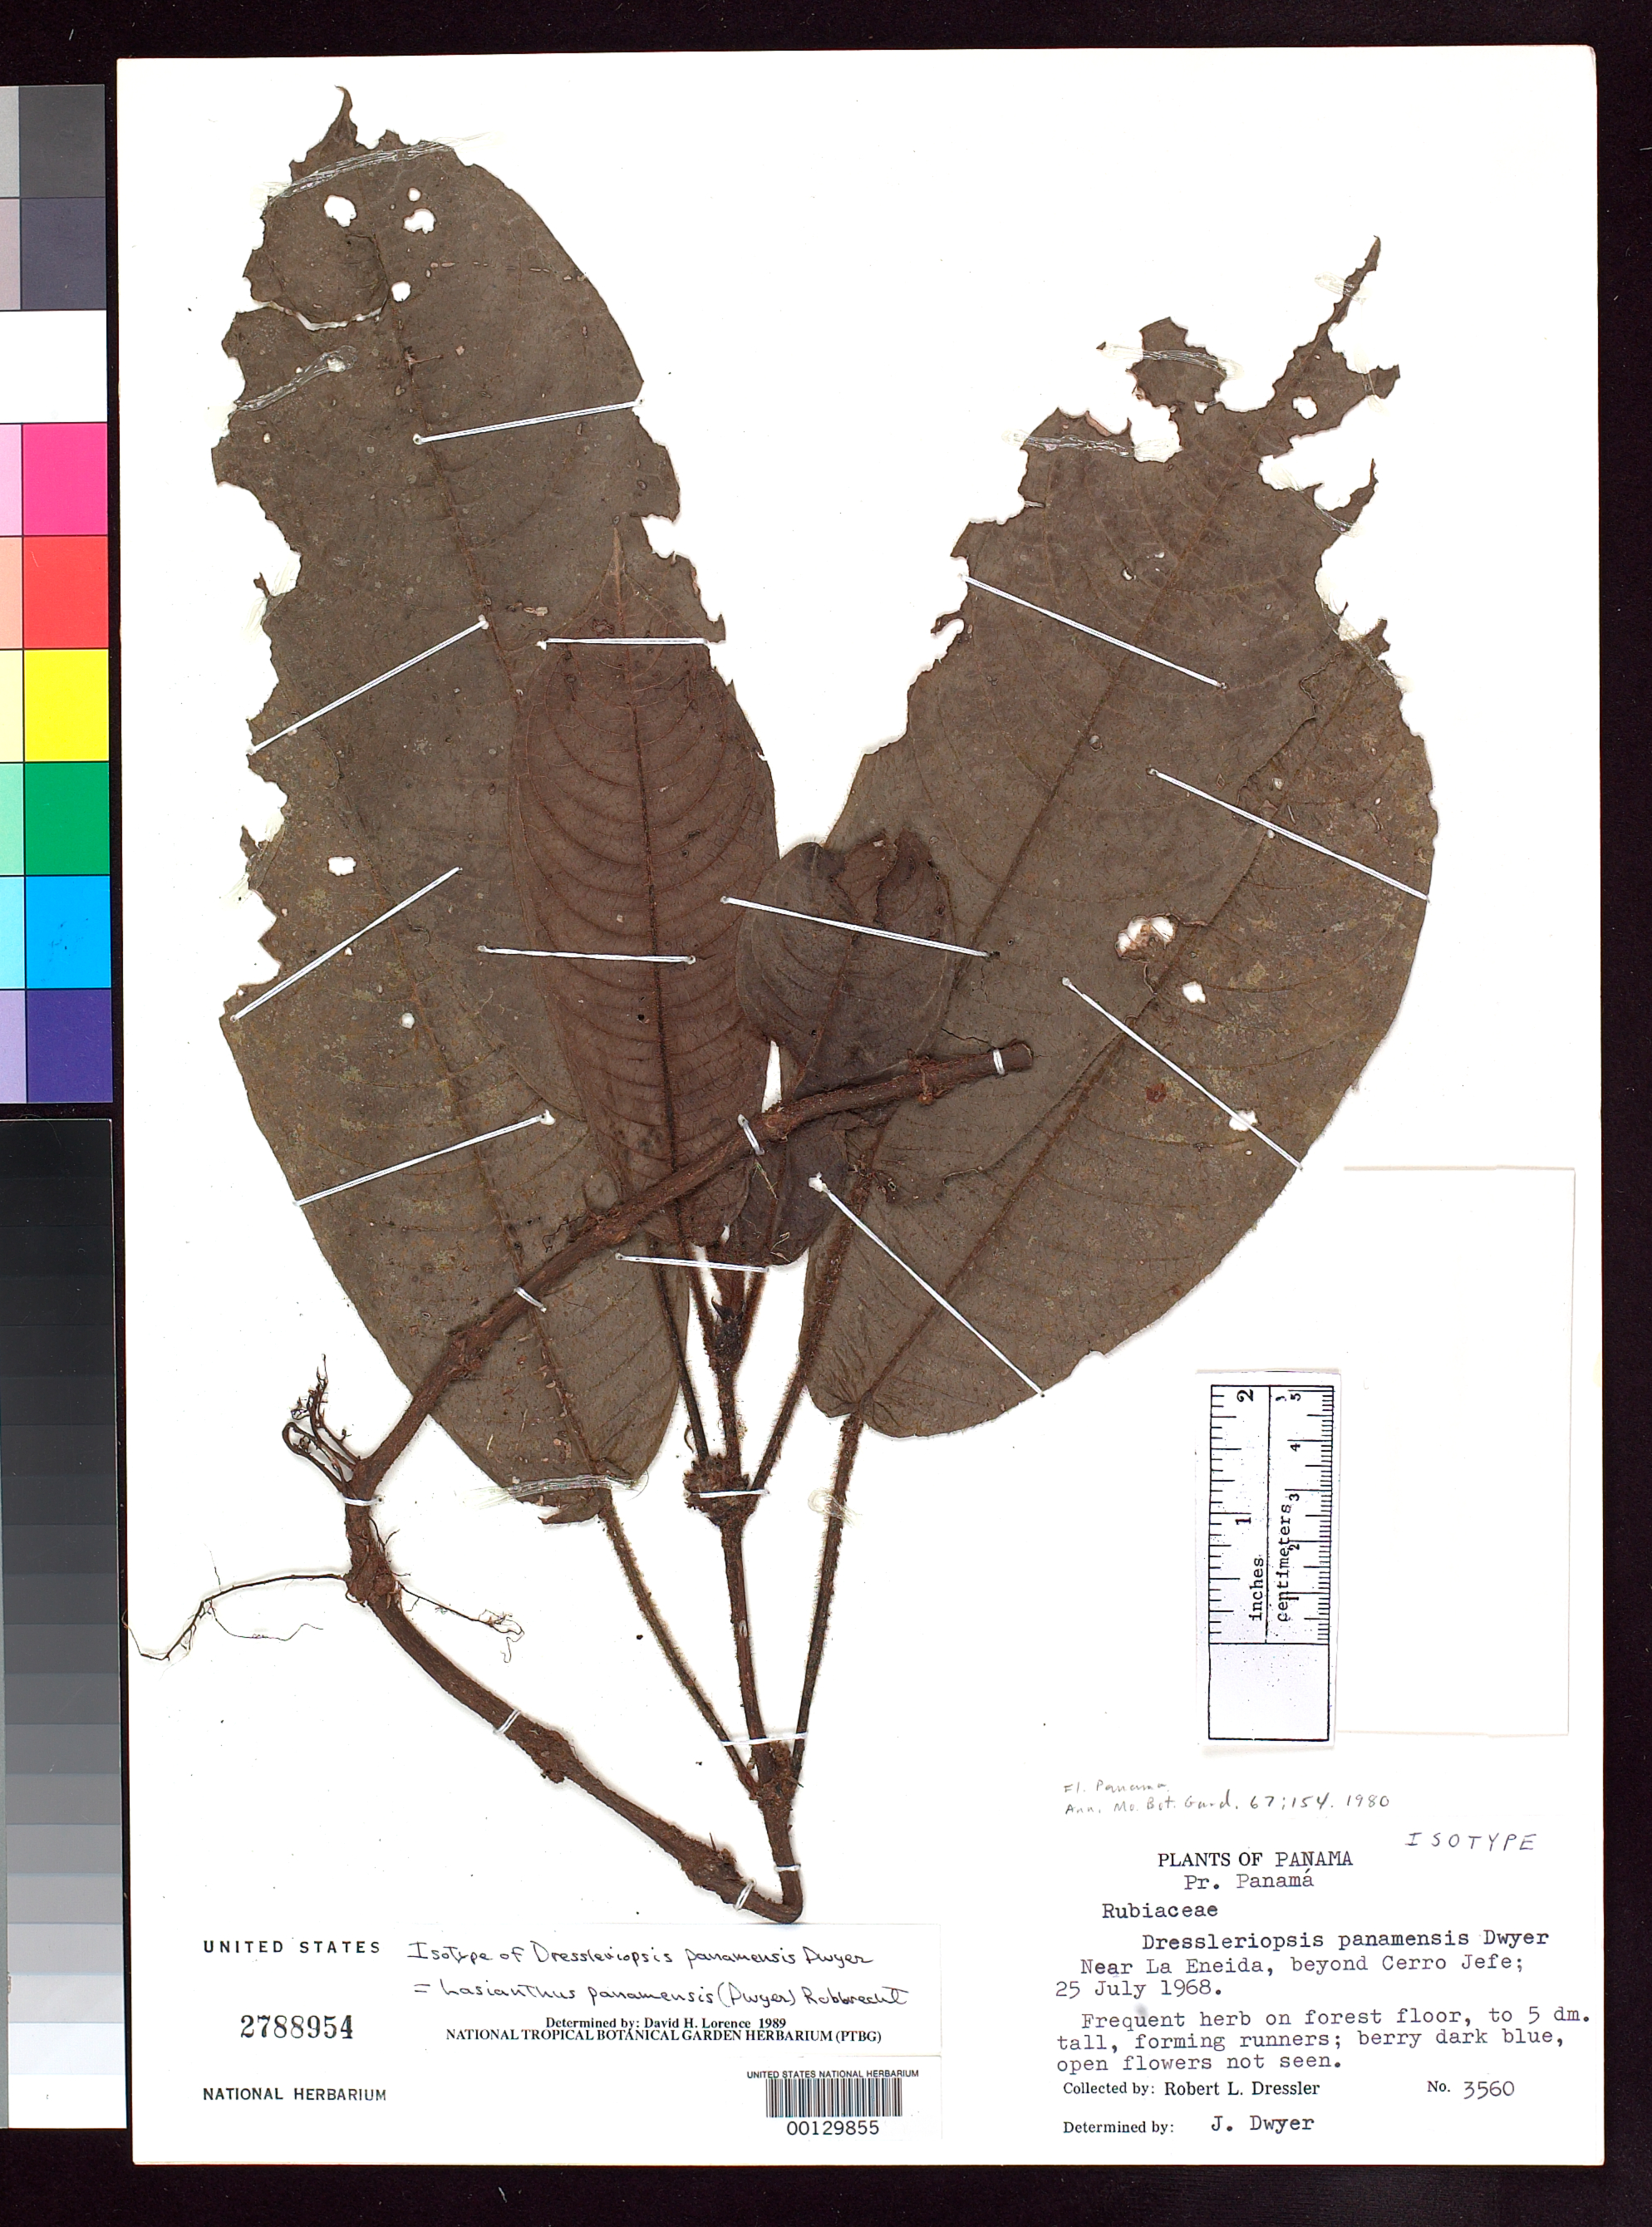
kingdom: Plantae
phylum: Tracheophyta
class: Magnoliopsida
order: Gentianales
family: Rubiaceae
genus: Dressleriopsis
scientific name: Dressleriopsis panamensis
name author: Dwyer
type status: Isotype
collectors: R. Dressler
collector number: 3560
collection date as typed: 25 Jul 1968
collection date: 1968-07-25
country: Panama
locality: Beyond Cerro Jefe.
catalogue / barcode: US 2788954